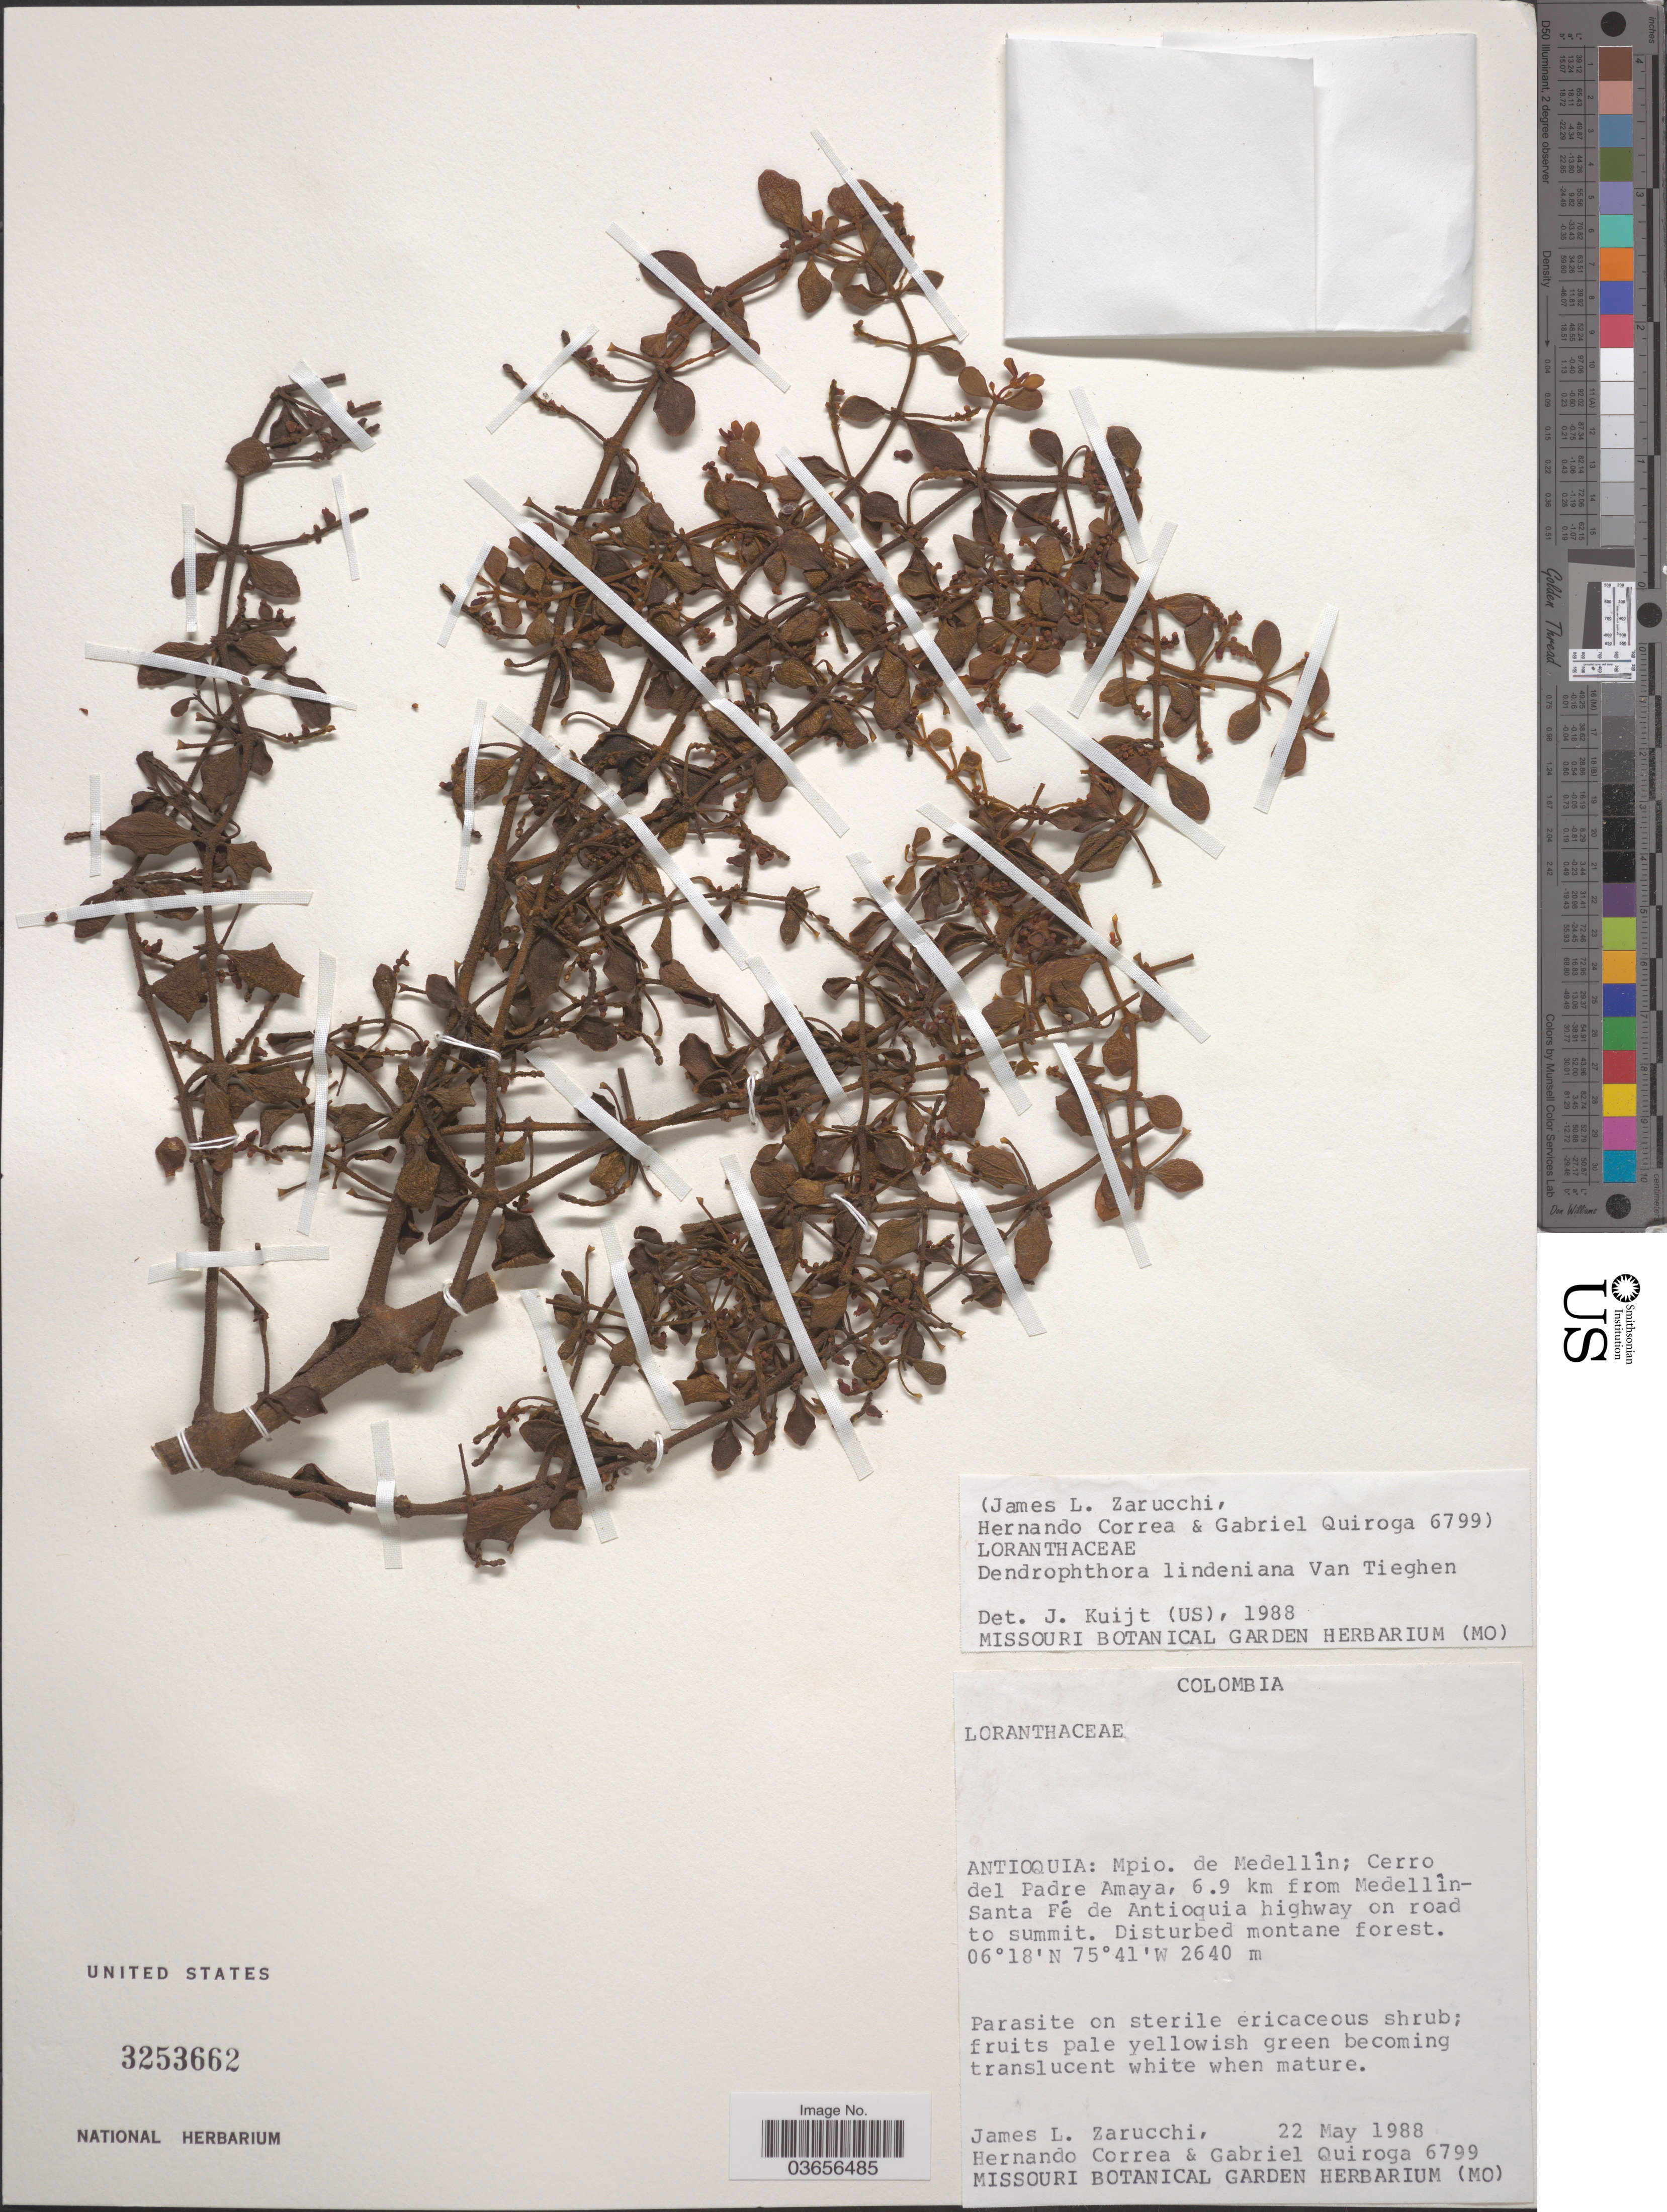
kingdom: Plantae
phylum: Tracheophyta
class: Magnoliopsida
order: Santalales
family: Viscaceae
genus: Dendrophthora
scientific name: Dendrophthora lindeniana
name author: Tiegh.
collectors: J. L. Zarucchi, H. Correa & G. Quiroga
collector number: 6799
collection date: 1988-05-22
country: Colombia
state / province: Antioquia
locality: Mpio. de Medellín; Cerro del Padre Amaya, 6.9 km from Medellín- Santa Fé de Antioquia highway on road to summit.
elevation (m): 2640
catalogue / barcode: US 3253662